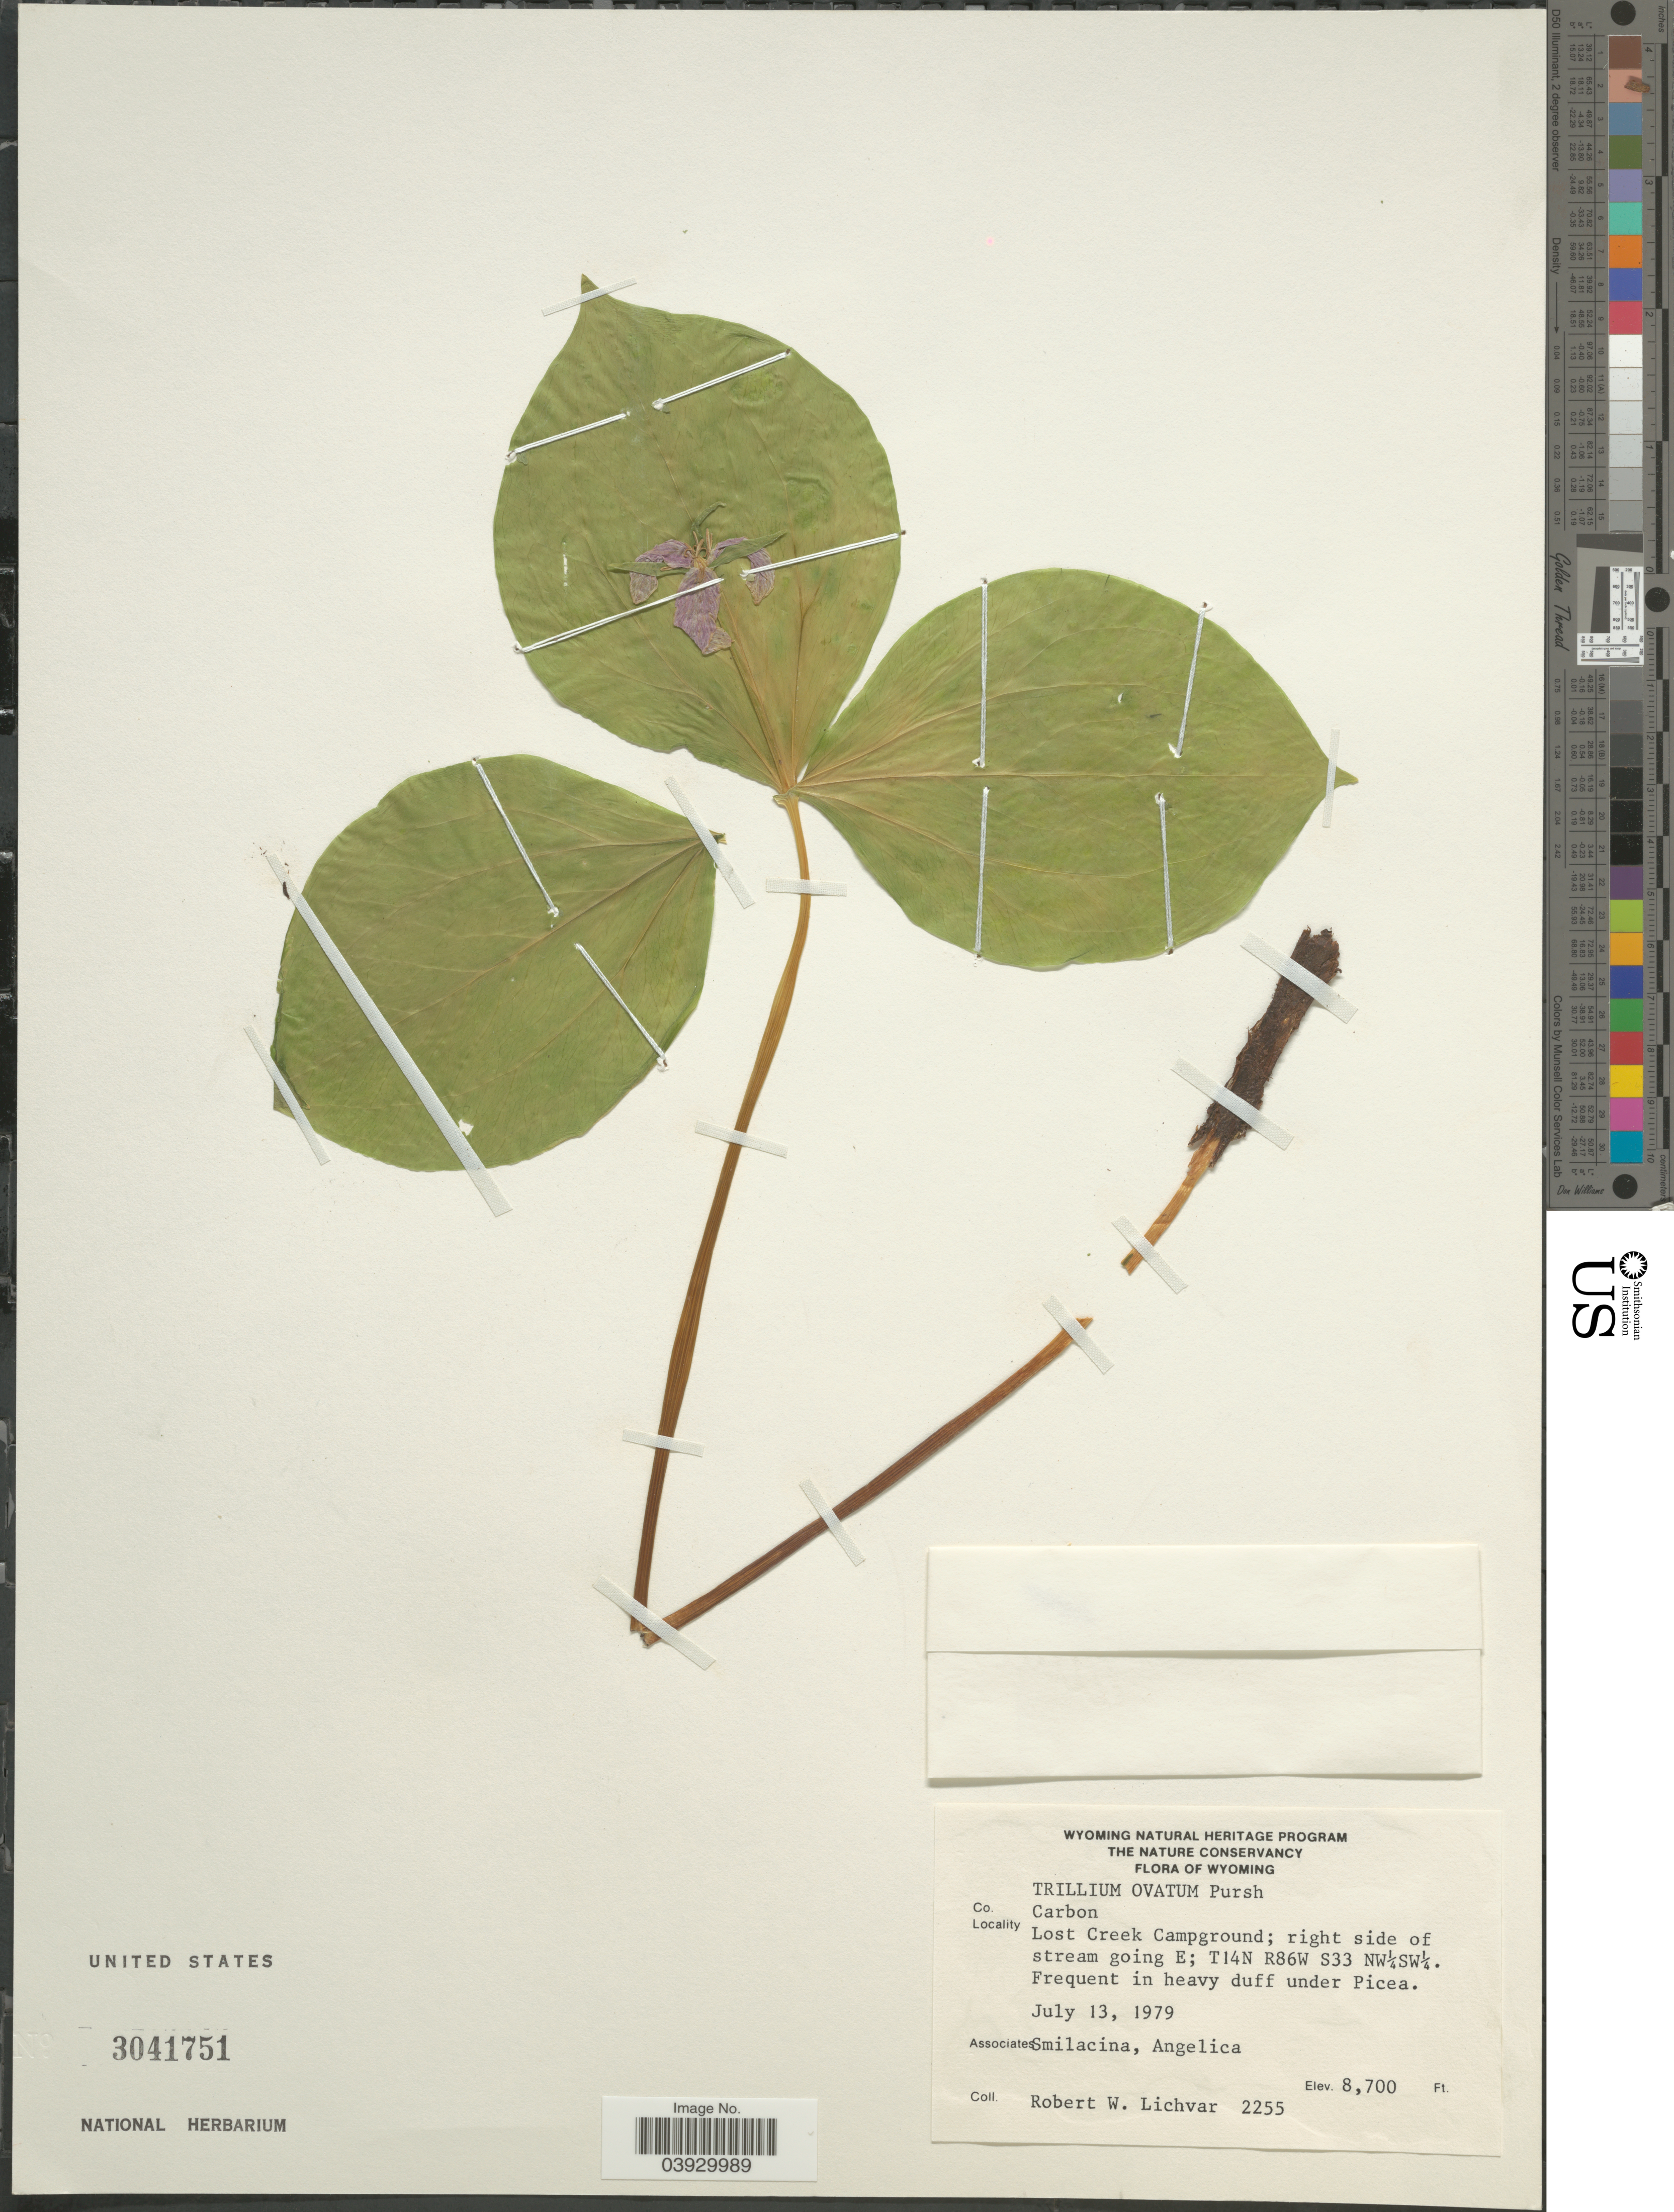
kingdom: Plantae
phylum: Tracheophyta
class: Liliopsida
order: Liliales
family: Melanthiaceae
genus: Trillium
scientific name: Trillium ovatum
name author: Pursh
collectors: R. Lichvar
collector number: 2255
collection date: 1979-07-13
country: United States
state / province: Wyoming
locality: Co. Carbon. Lost Creek Campground; right side of stream going E; T14N R86W S33 NW¼SW¼.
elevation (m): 2652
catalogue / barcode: US 3041751